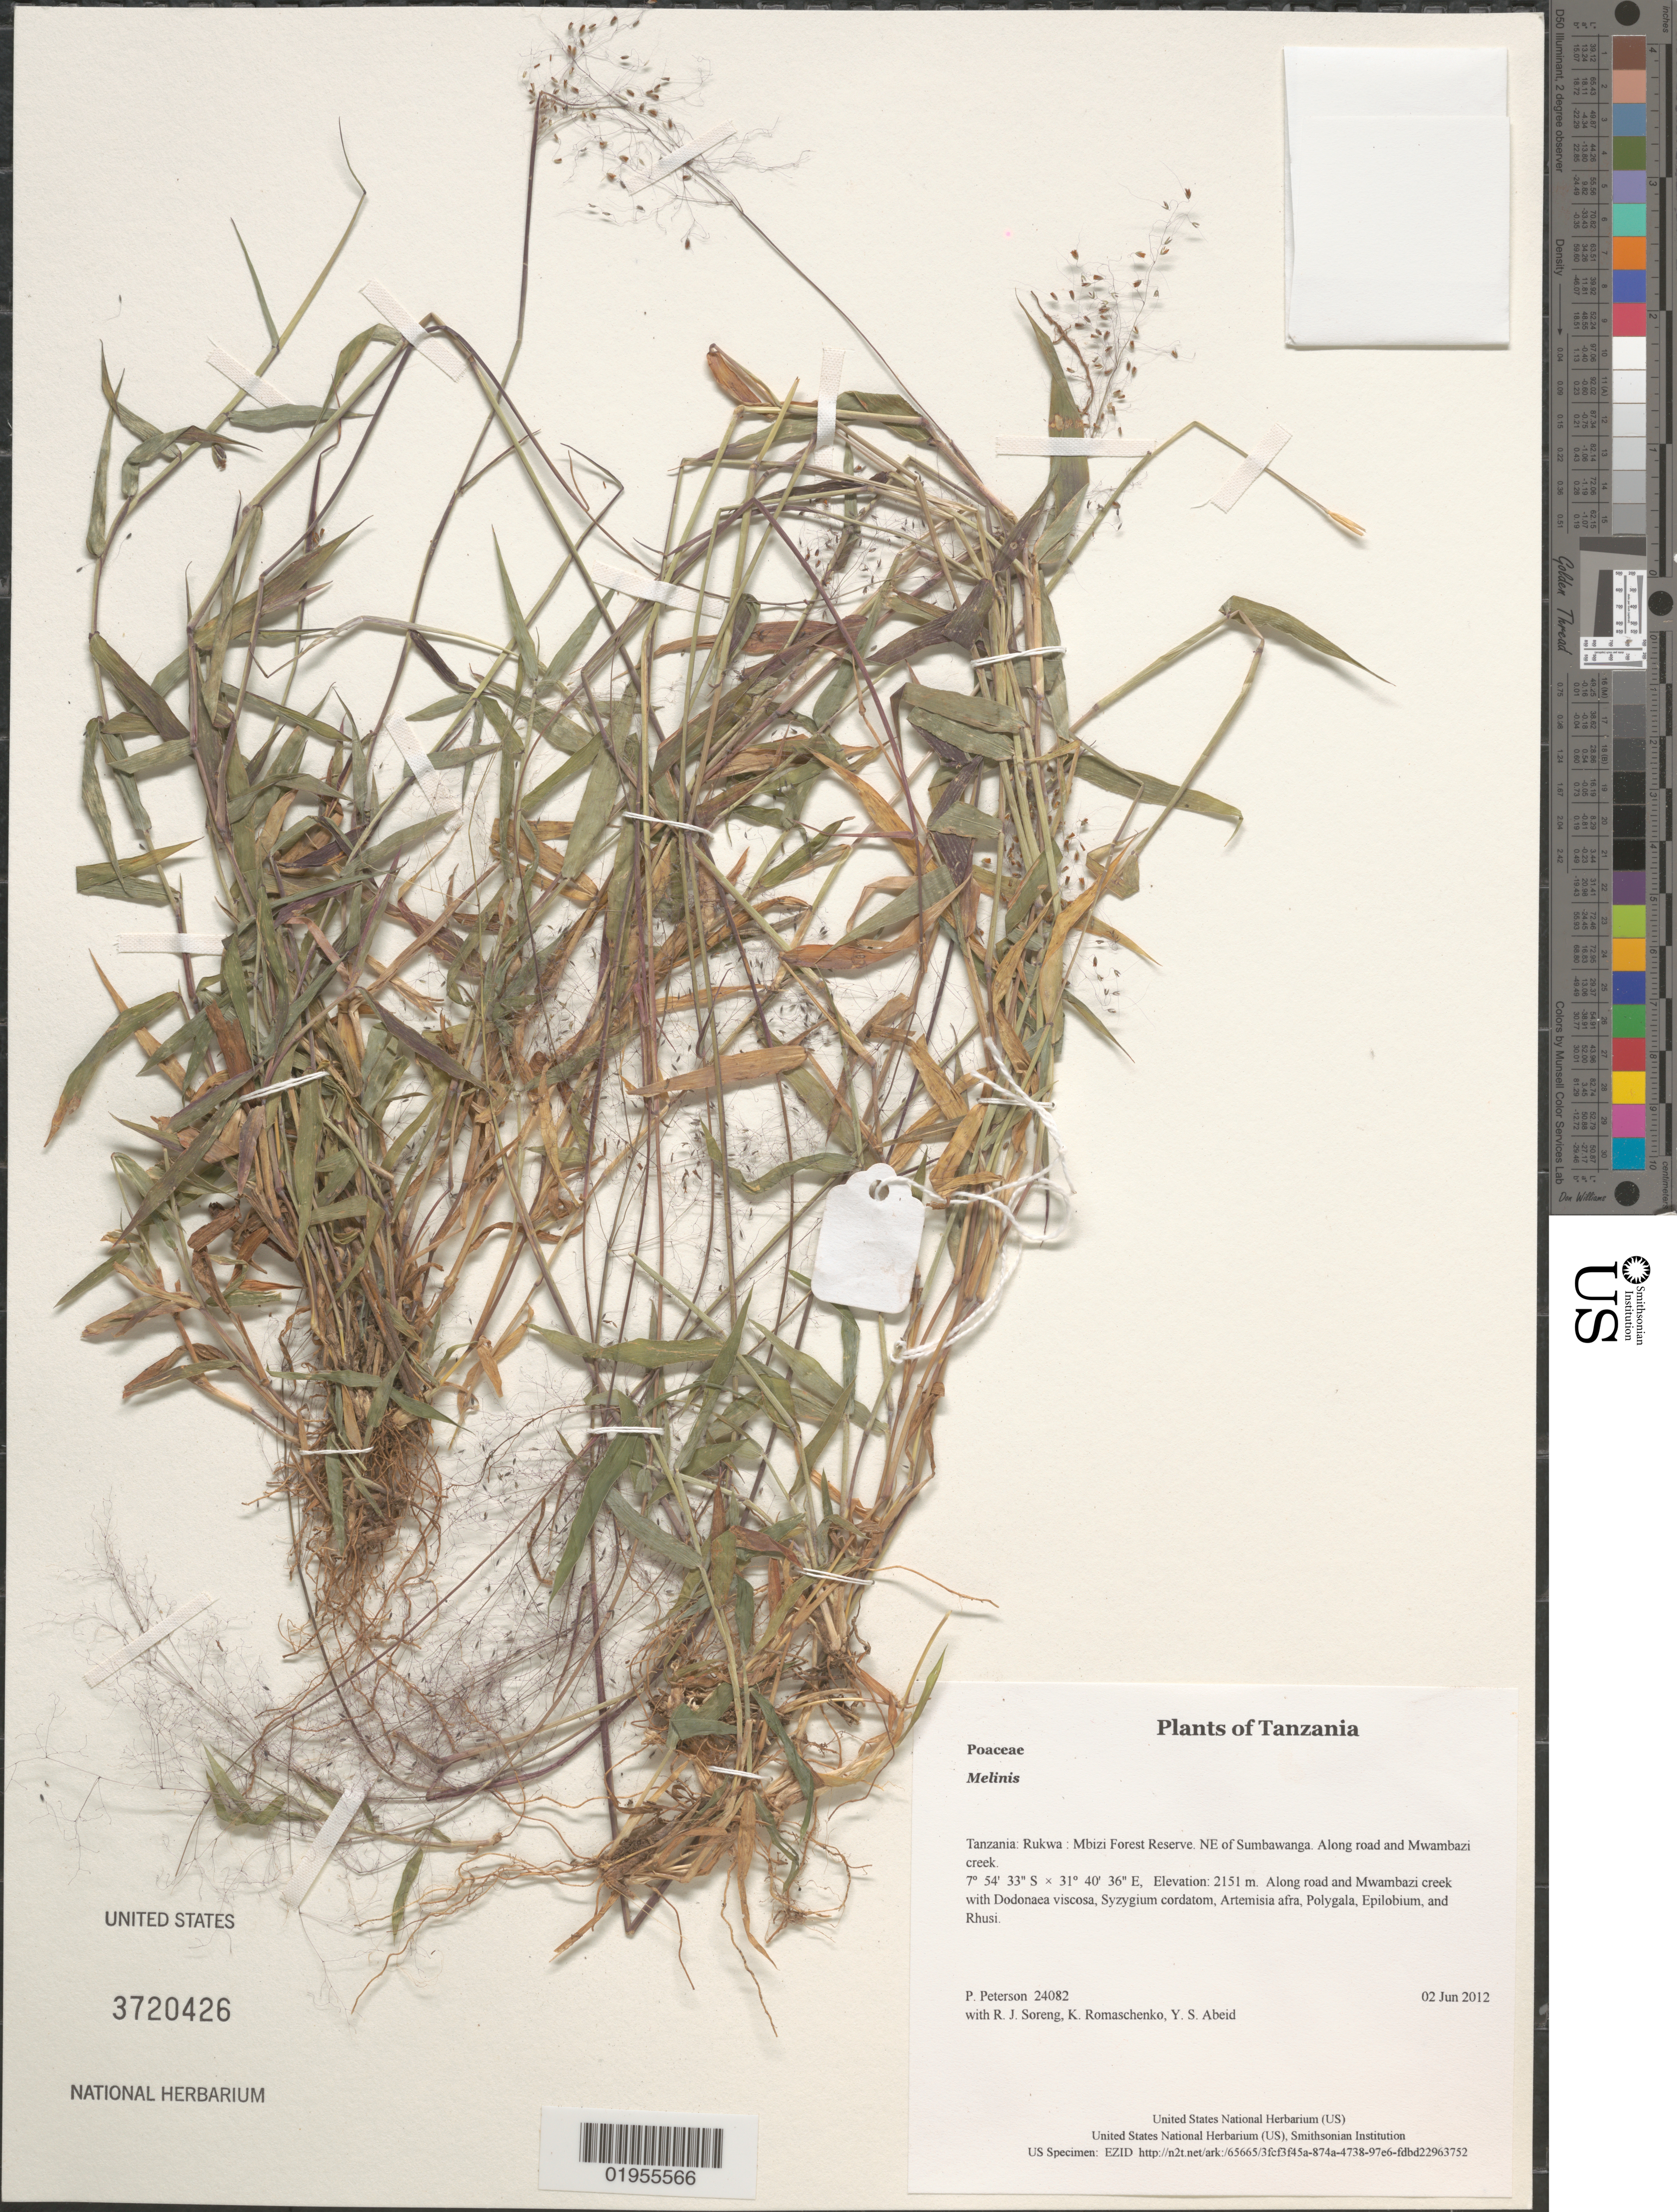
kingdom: Plantae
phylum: Tracheophyta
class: Liliopsida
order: Poales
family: Poaceae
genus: Melinis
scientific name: Melinis sp.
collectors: P. M. Peterson, R. J. Soreng, K. Romaschenko & Y. Abeid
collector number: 24082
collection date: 2012-06-02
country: Tanzania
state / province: Rukwa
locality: Mbizi Forest Reserve. NE of Sumbawanga. Along road and Mwambazi creek.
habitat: Along road and Mwambazi creek with Dodonaea viscosa, Syzygium cordatom, Artemisia afra, Polygala, Epilobium, and Rhusi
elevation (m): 2151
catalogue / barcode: US 3720426